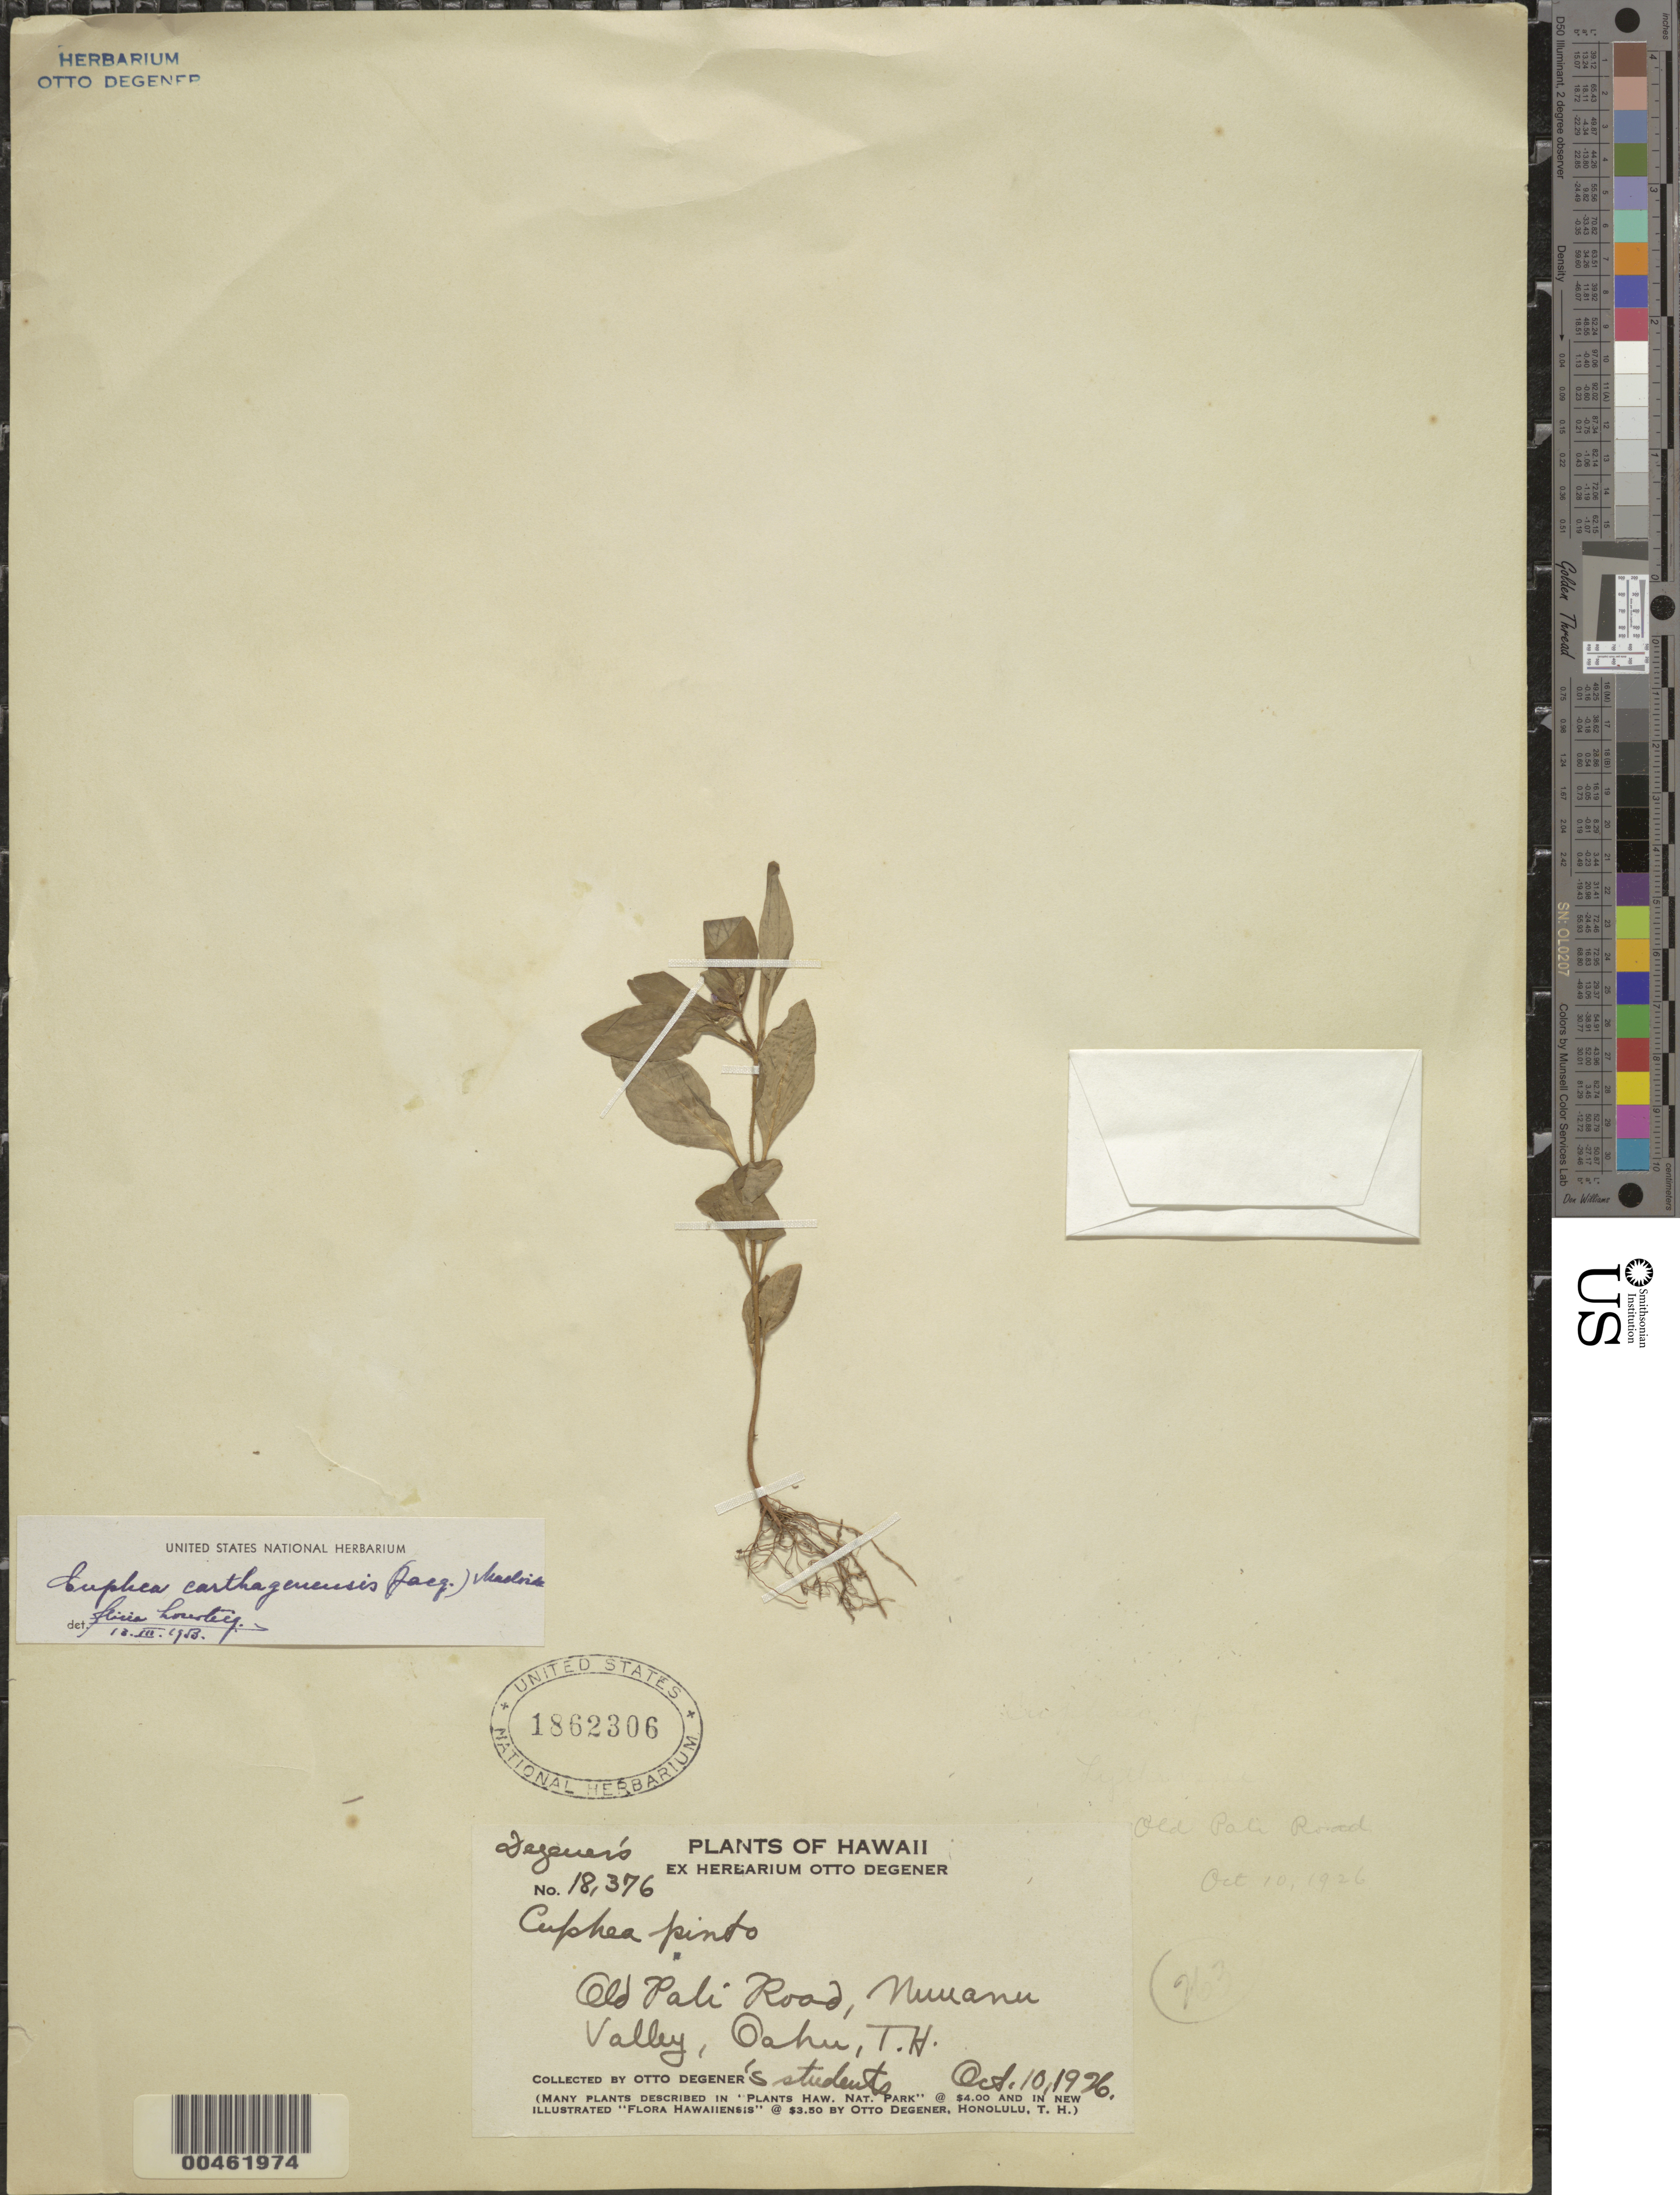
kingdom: Plantae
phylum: Tracheophyta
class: Magnoliopsida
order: Myrtales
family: Lythraceae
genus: Cuphea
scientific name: Cuphea carthagenensis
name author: (Jacq.) J.F. Macbr.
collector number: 18376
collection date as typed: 10 Oct 1926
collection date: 1926-10-10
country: United States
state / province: Hawaii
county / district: Honolulu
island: Oahu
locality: Old Pali Road, Nuuanu Valley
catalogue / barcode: US 1862306